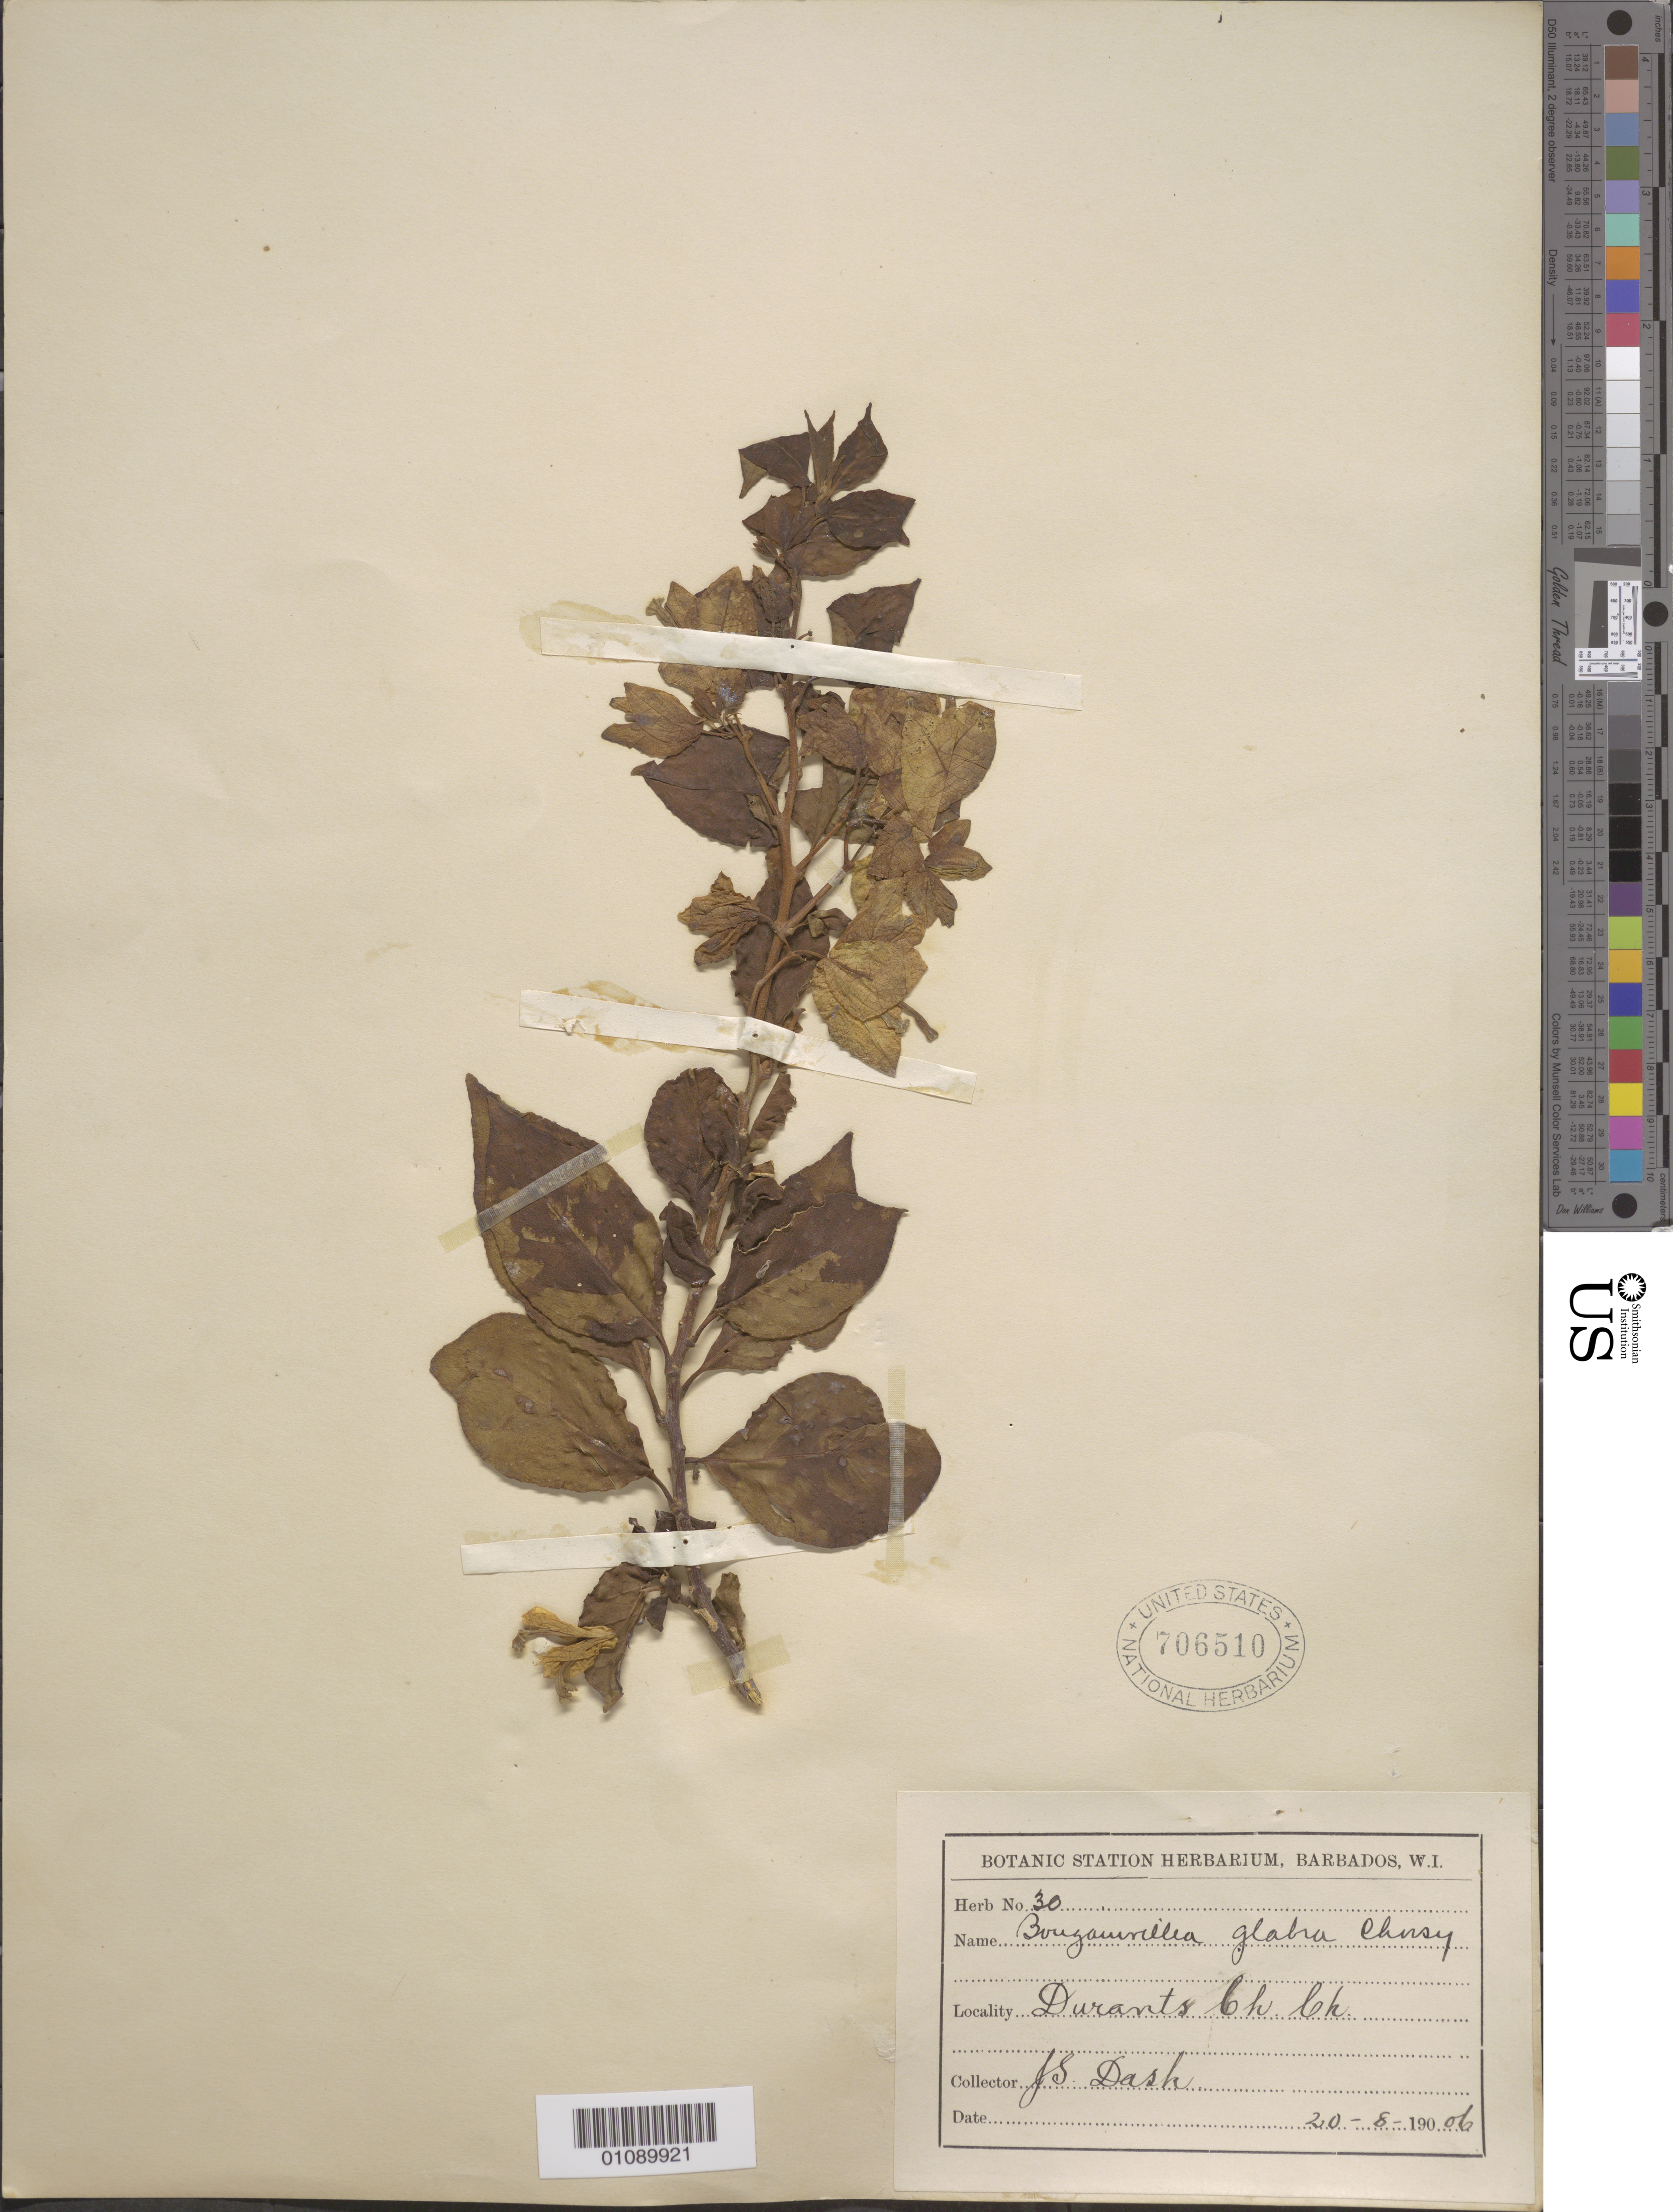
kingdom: Plantae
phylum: Tracheophyta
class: Magnoliopsida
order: Caryophyllales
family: Nyctaginaceae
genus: Bougainvillea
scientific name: Bougainvillea glabra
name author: Choisy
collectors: J. Dash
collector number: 30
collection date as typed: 20 Aug 1906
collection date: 1906-08-20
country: Barbados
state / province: Christ Church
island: Barbados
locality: Ch Ch, Durants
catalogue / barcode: US 706510